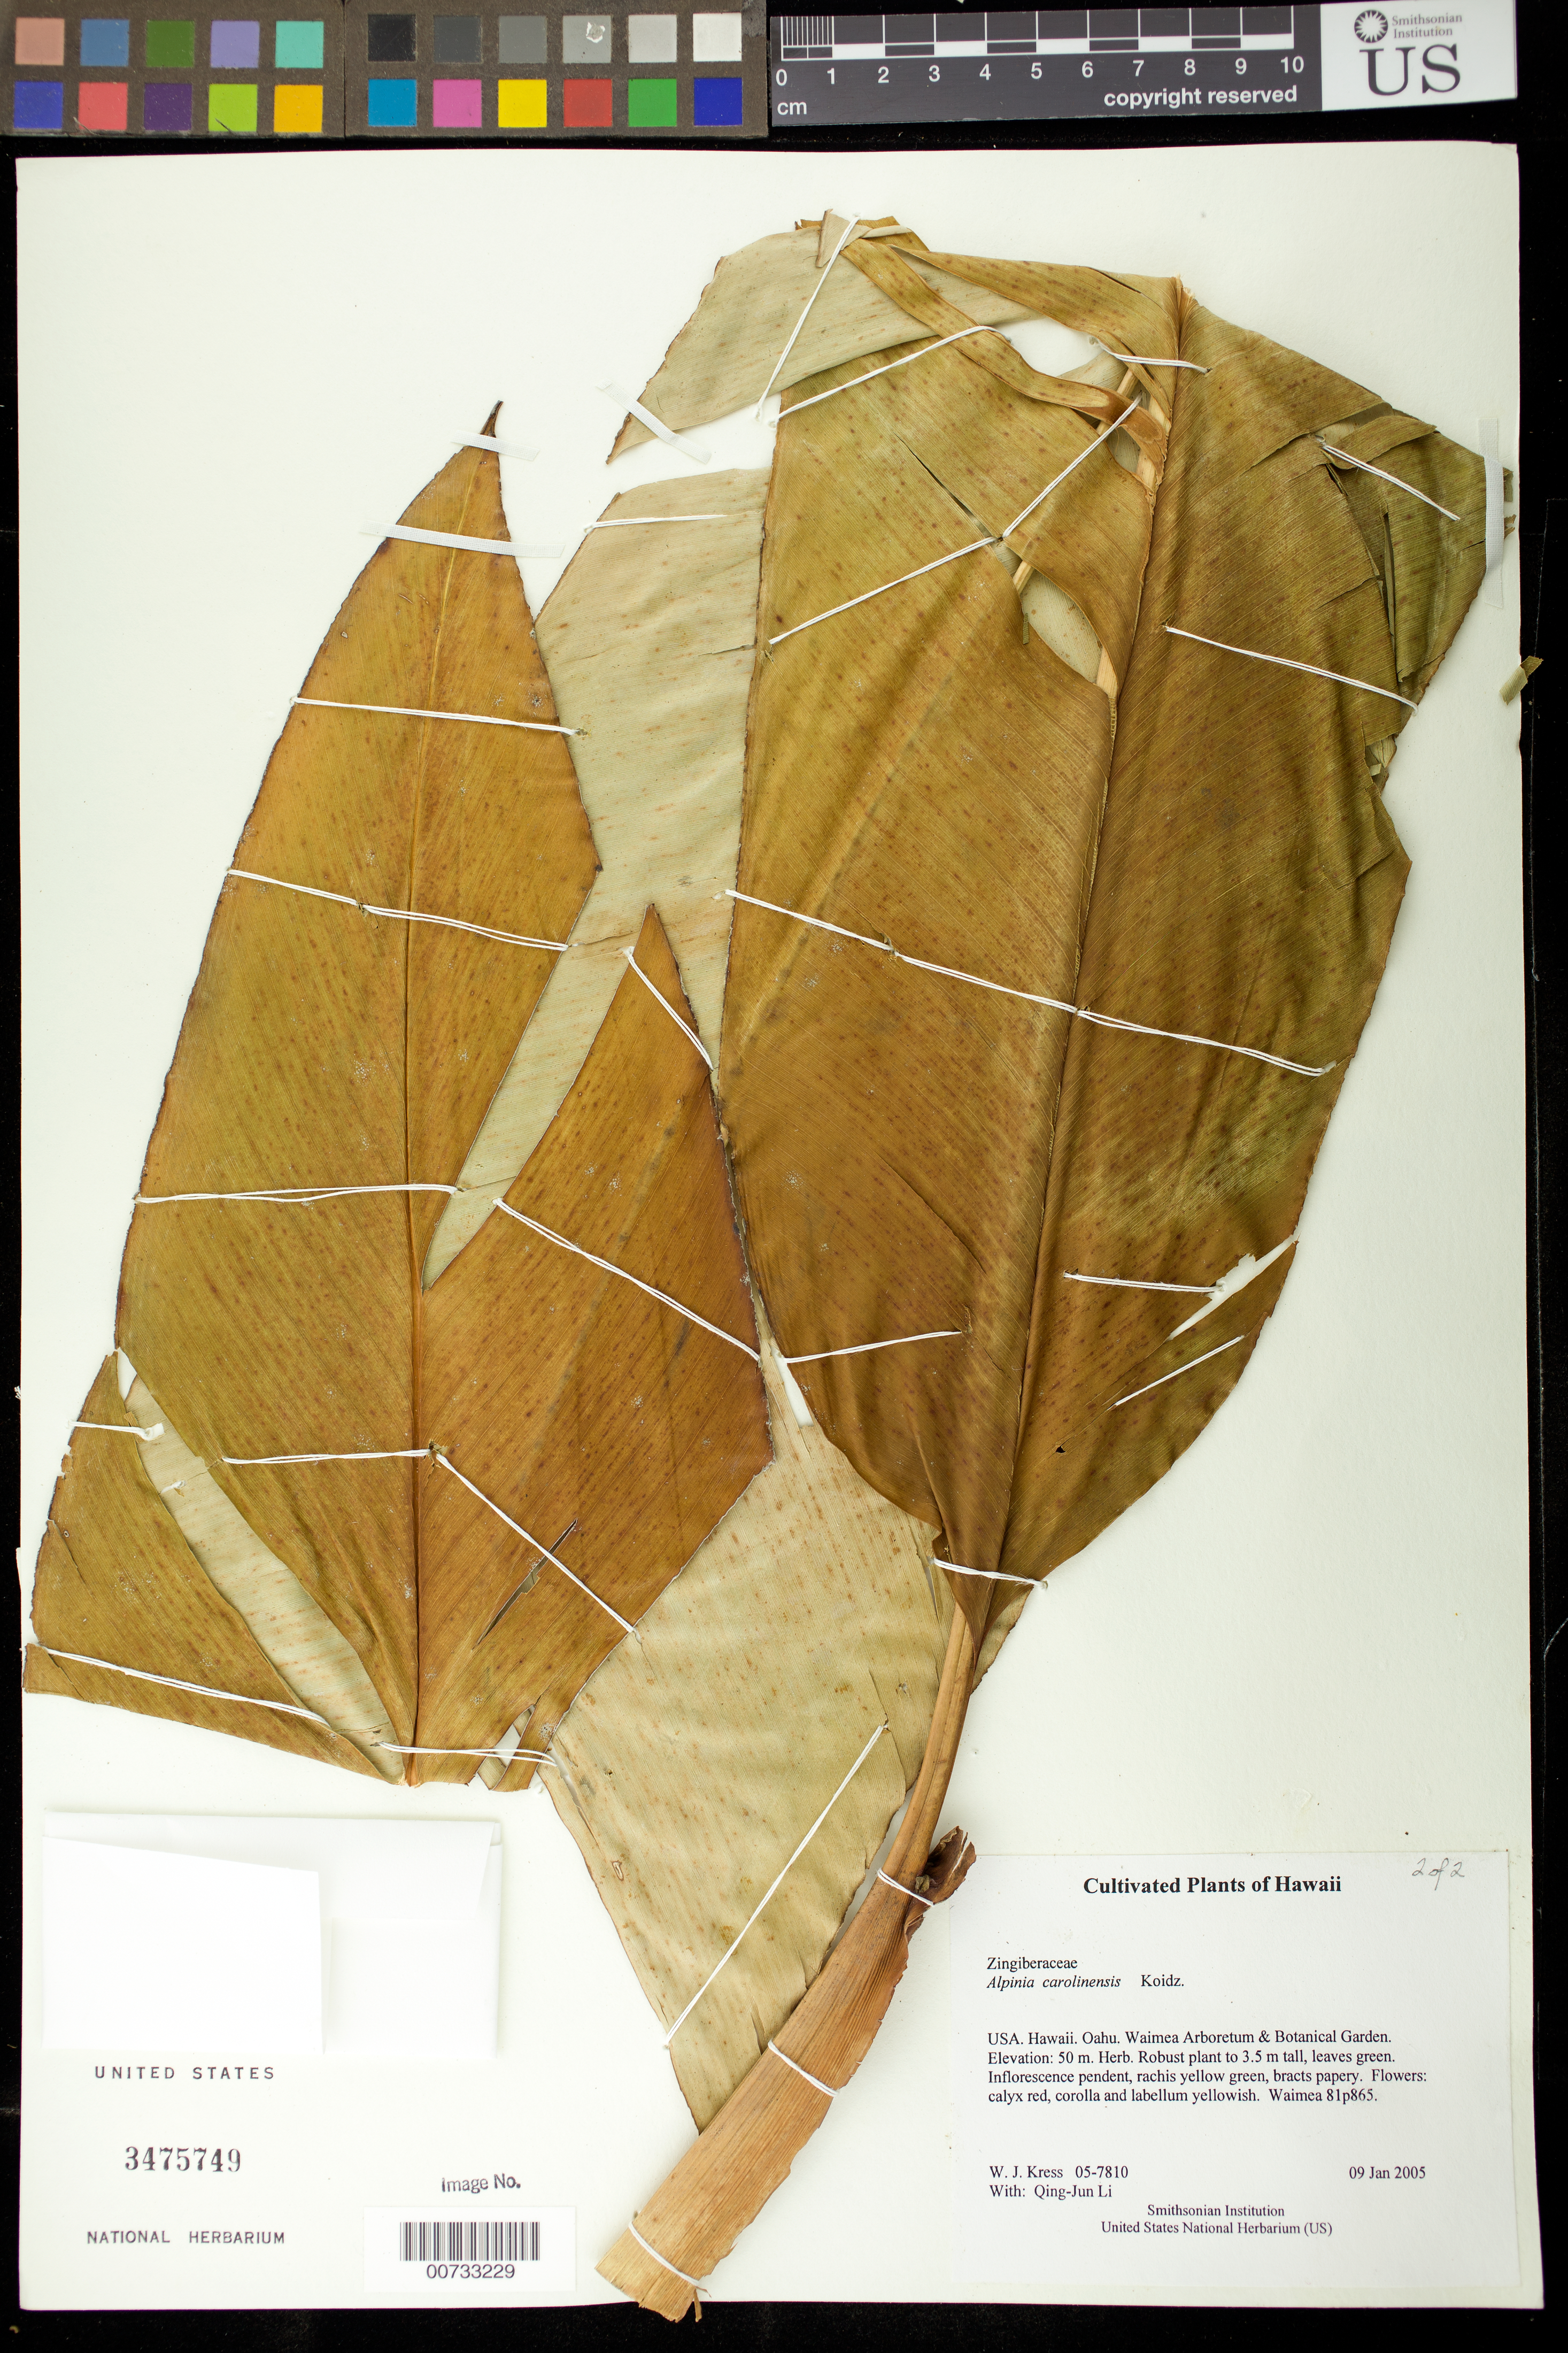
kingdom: Plantae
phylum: Tracheophyta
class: Liliopsida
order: Zingiberales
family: Zingiberaceae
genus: Alpinia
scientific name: Alpinia carolinensis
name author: Koidz.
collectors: W. J. Kress & Q. J. Li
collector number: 05-7810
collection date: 2005-01-09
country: United States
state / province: Hawaii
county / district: Kauai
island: Oahu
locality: Waimea Arboretum and Botanical Garden, Haleiwa.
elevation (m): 50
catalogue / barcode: US 3475749